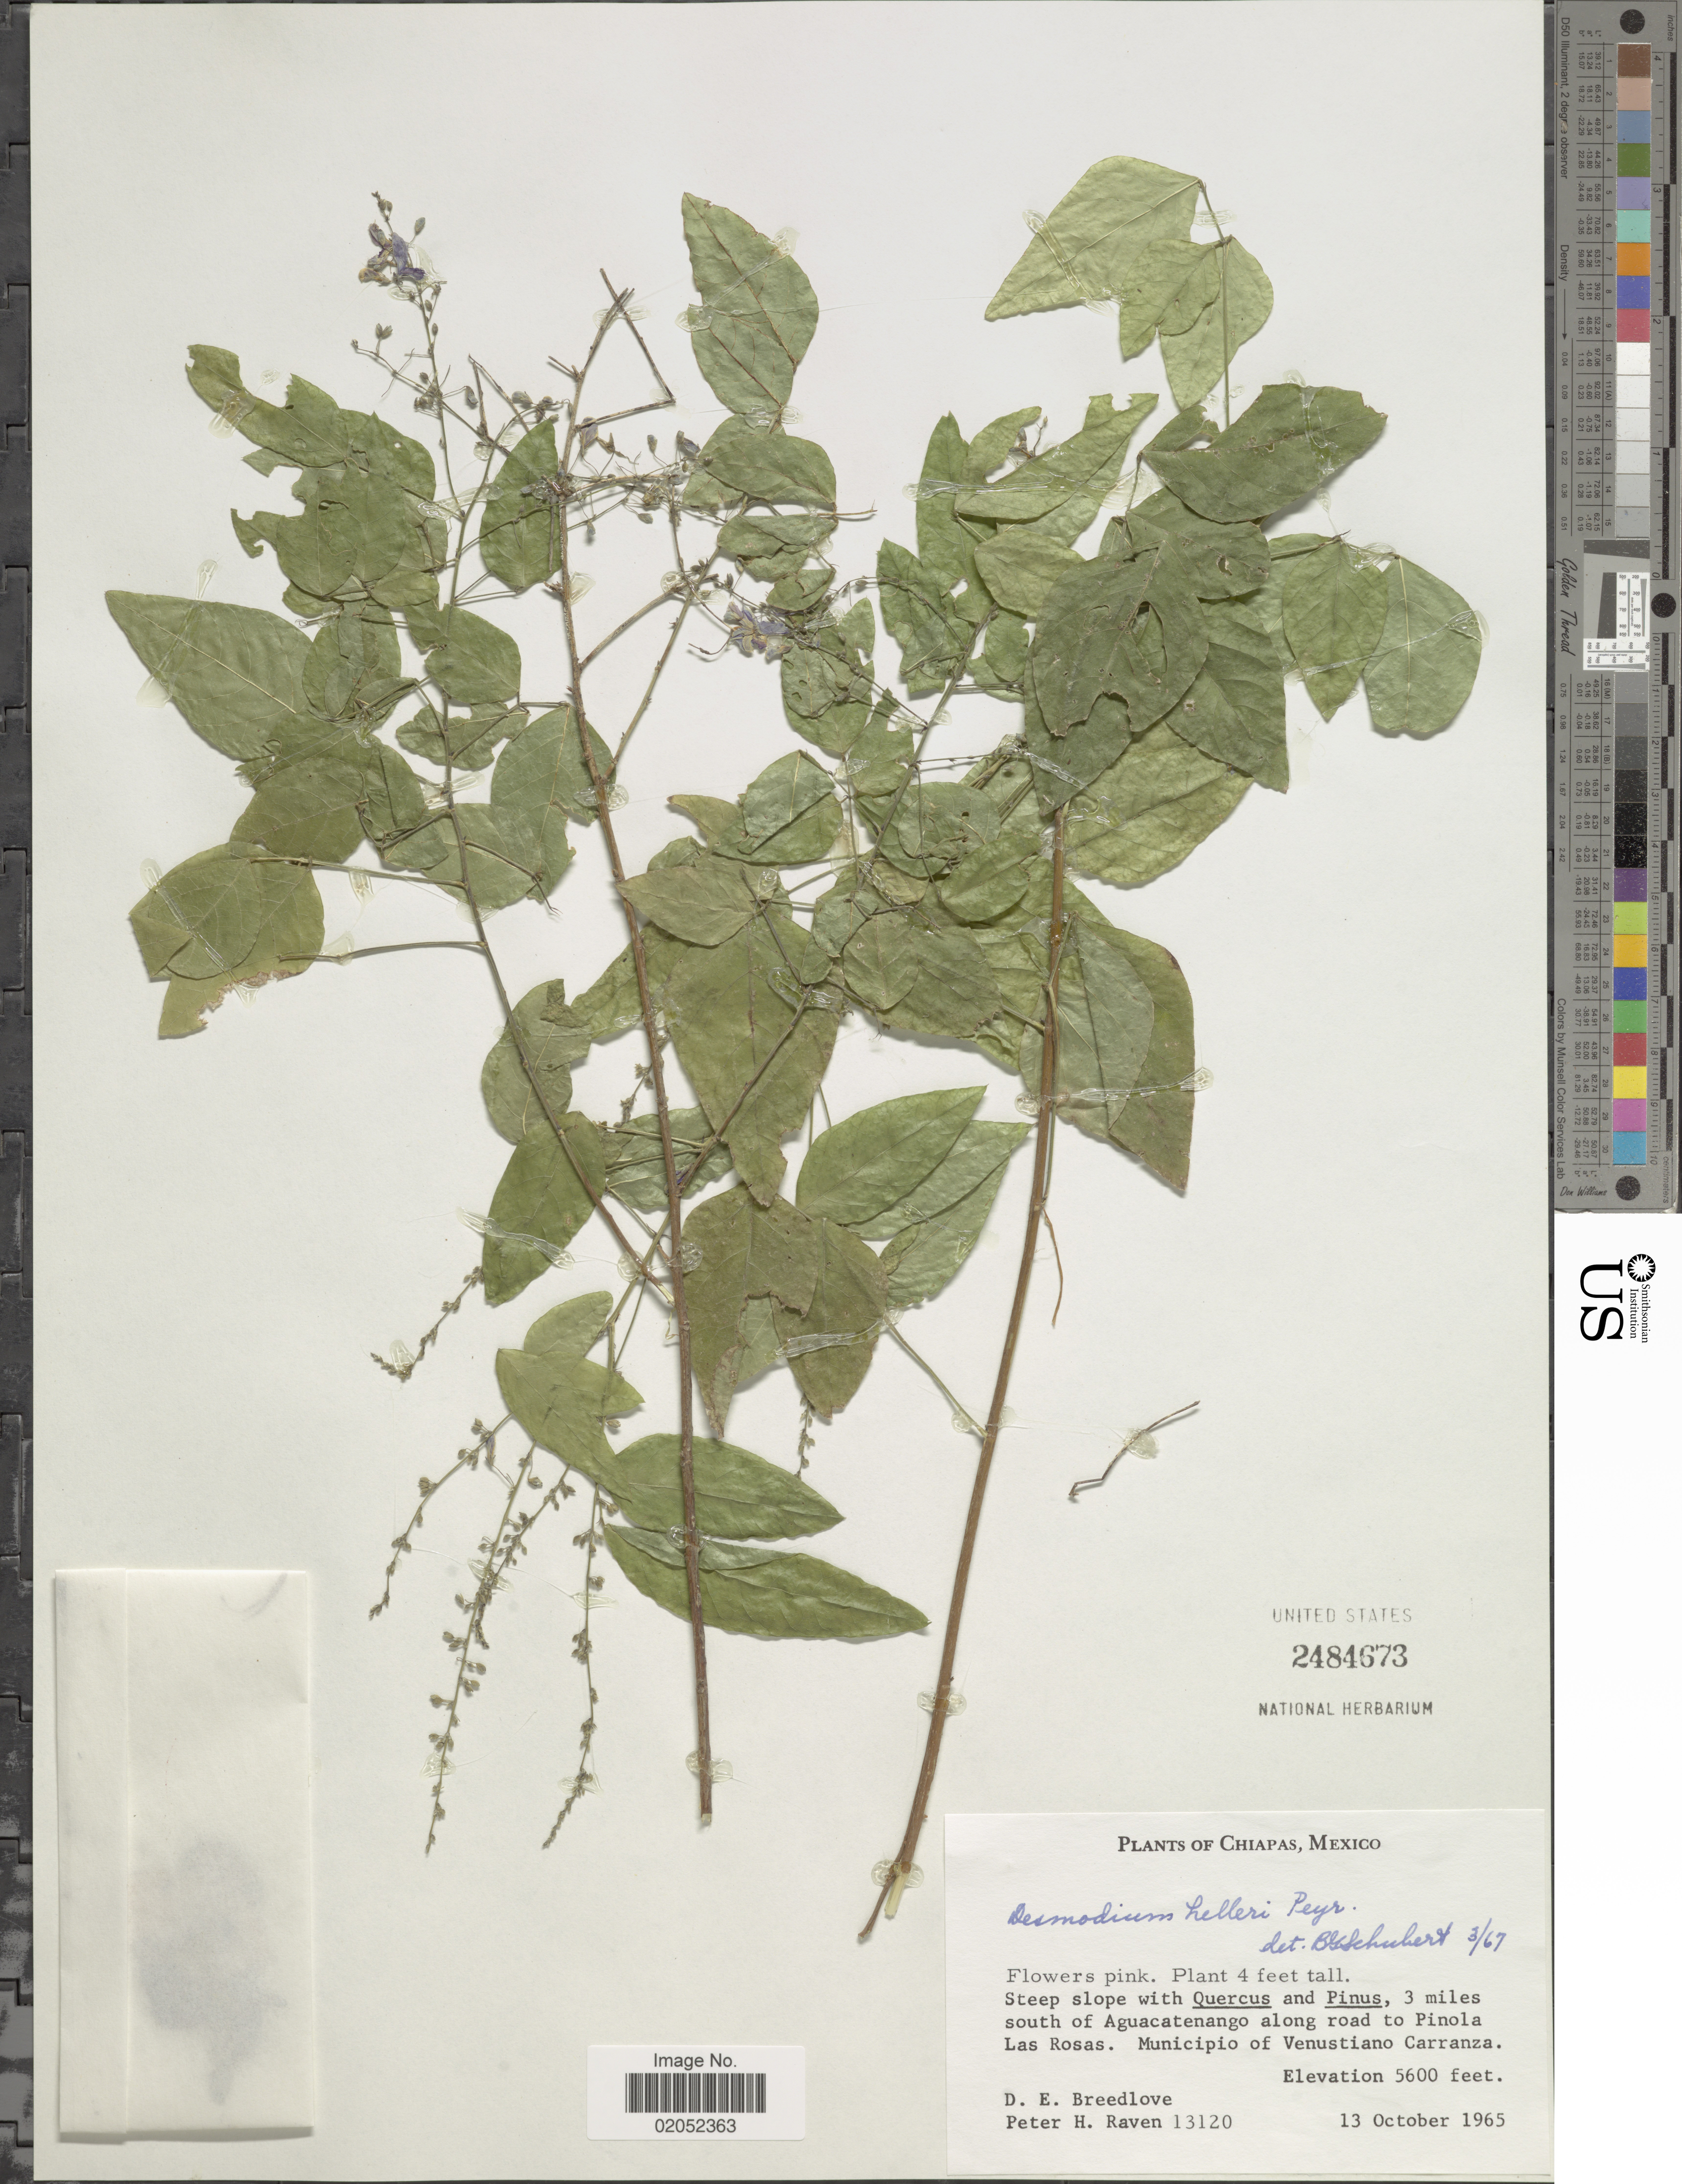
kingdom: Plantae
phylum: Tracheophyta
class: Magnoliopsida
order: Fabales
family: Fabaceae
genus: Desmodium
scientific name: Desmodium helleri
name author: Peyr.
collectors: D. E. Breedlove & P. Raven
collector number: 13120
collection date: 1965-10-13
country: Mexico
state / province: Chiapas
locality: Chiapas, Mexico, 3 miles south of Aguacatenango along road to Pinola Las Rosas, Municipio of Venustiano Carranza.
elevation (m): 1707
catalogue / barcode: US 2484673